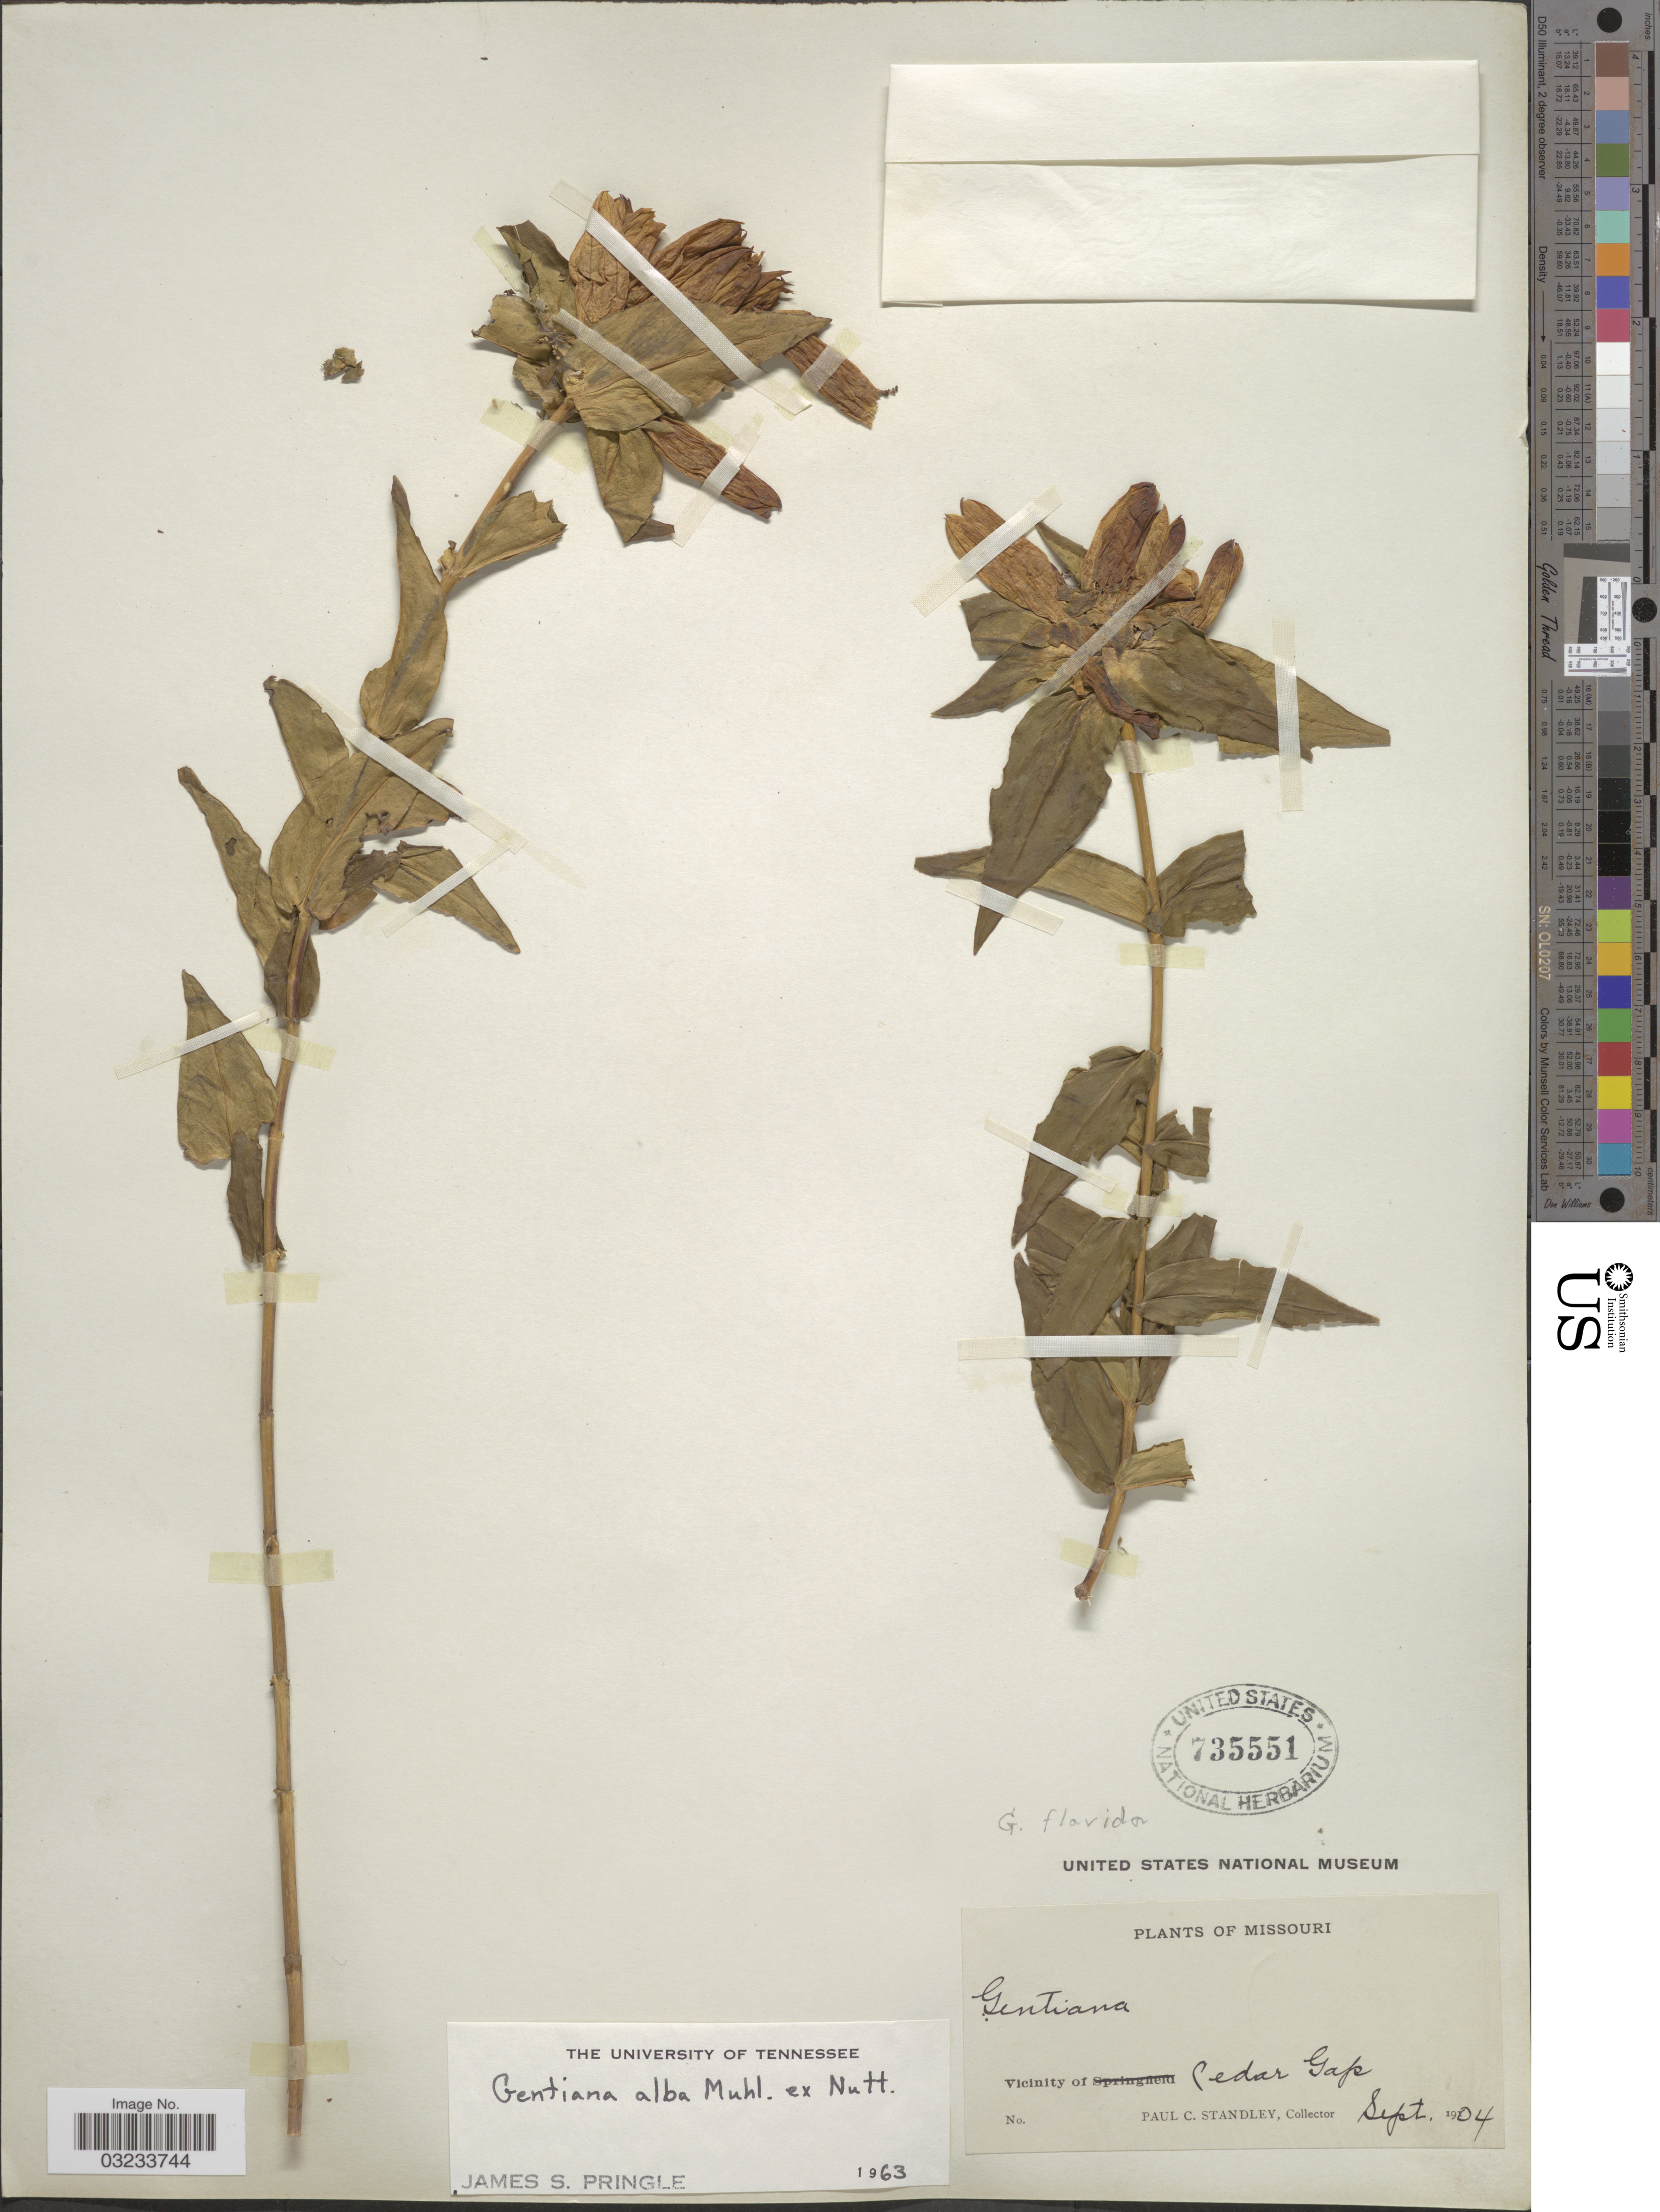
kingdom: Plantae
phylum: Tracheophyta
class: Magnoliopsida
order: Gentianales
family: Gentianaceae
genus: Gentiana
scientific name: Gentiana alba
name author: Muhl. ex J. McNab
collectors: P. C. Standley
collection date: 1904-09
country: United States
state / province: Missouri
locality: Vicinity of Cedar Gap.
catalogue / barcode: US 735551